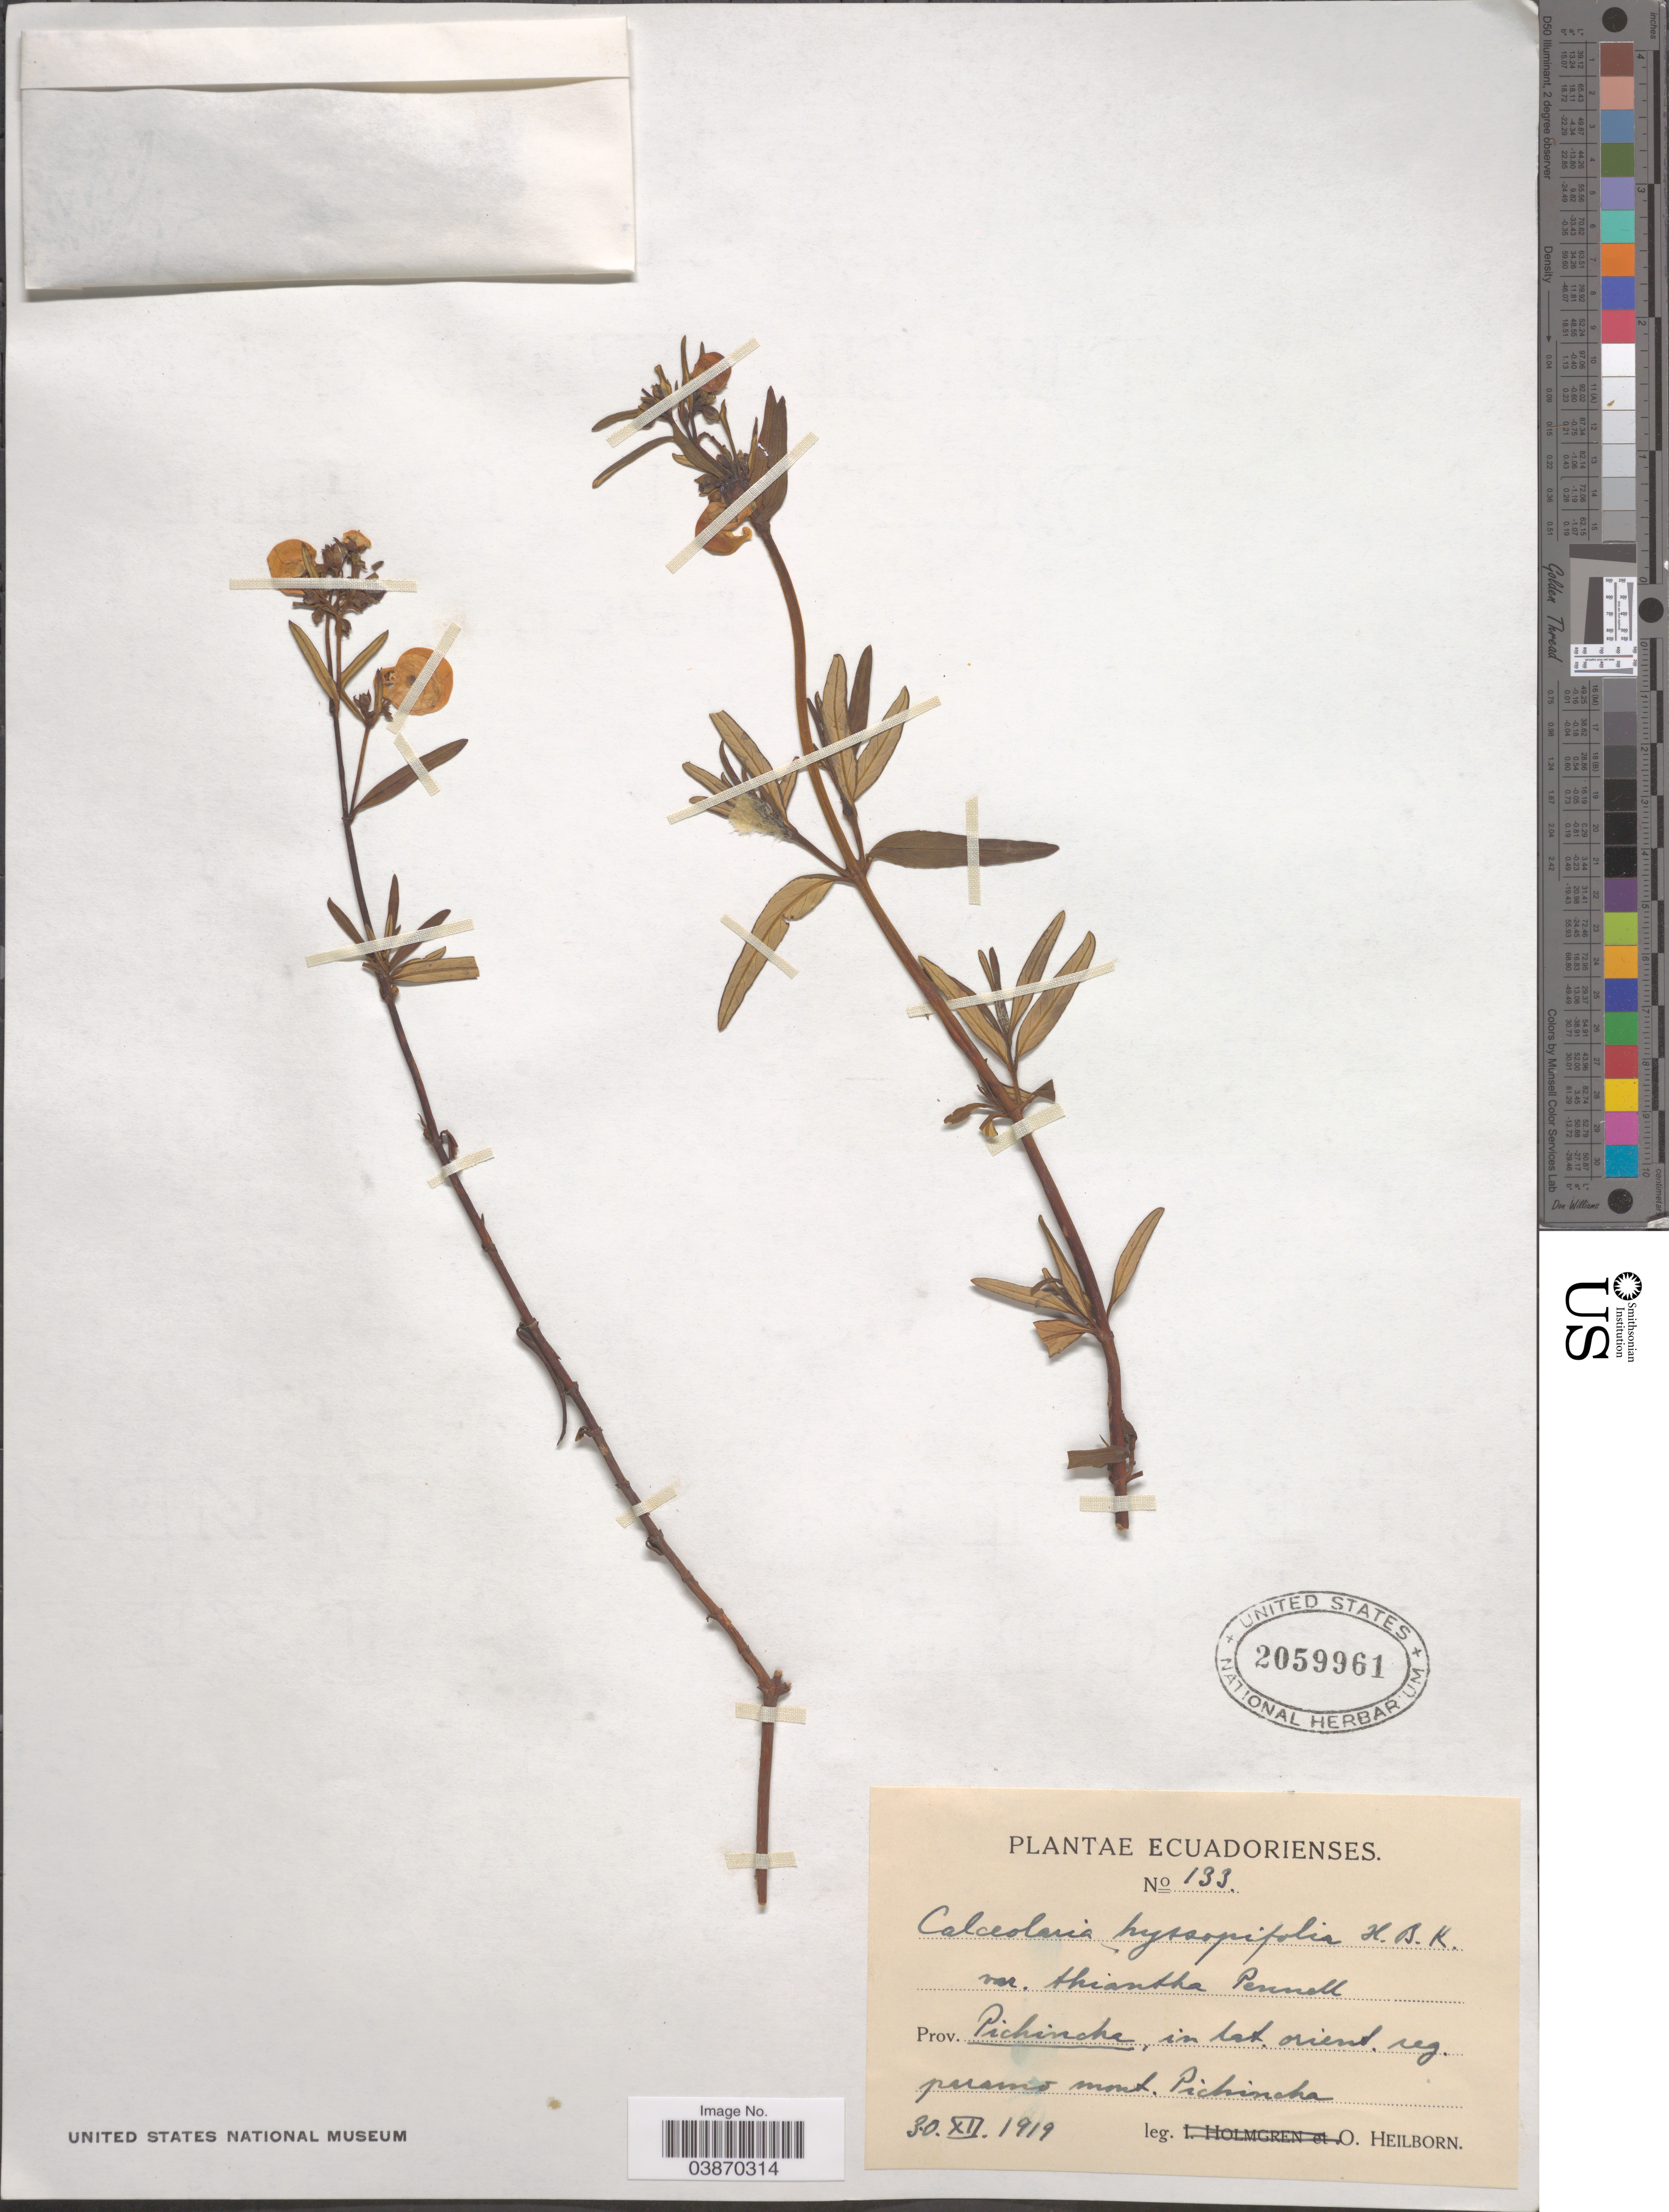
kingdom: Plantae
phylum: Tracheophyta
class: Magnoliopsida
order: Lamiales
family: Calceolariaceae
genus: Calceolaria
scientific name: Calceolaria hyssopifolia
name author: Kunth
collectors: O. Heilborn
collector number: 133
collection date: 1919-12-30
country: Ecuador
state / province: Pichincha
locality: In lat. orient. reg. paramo mont. Pichincha.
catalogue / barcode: US 2059961